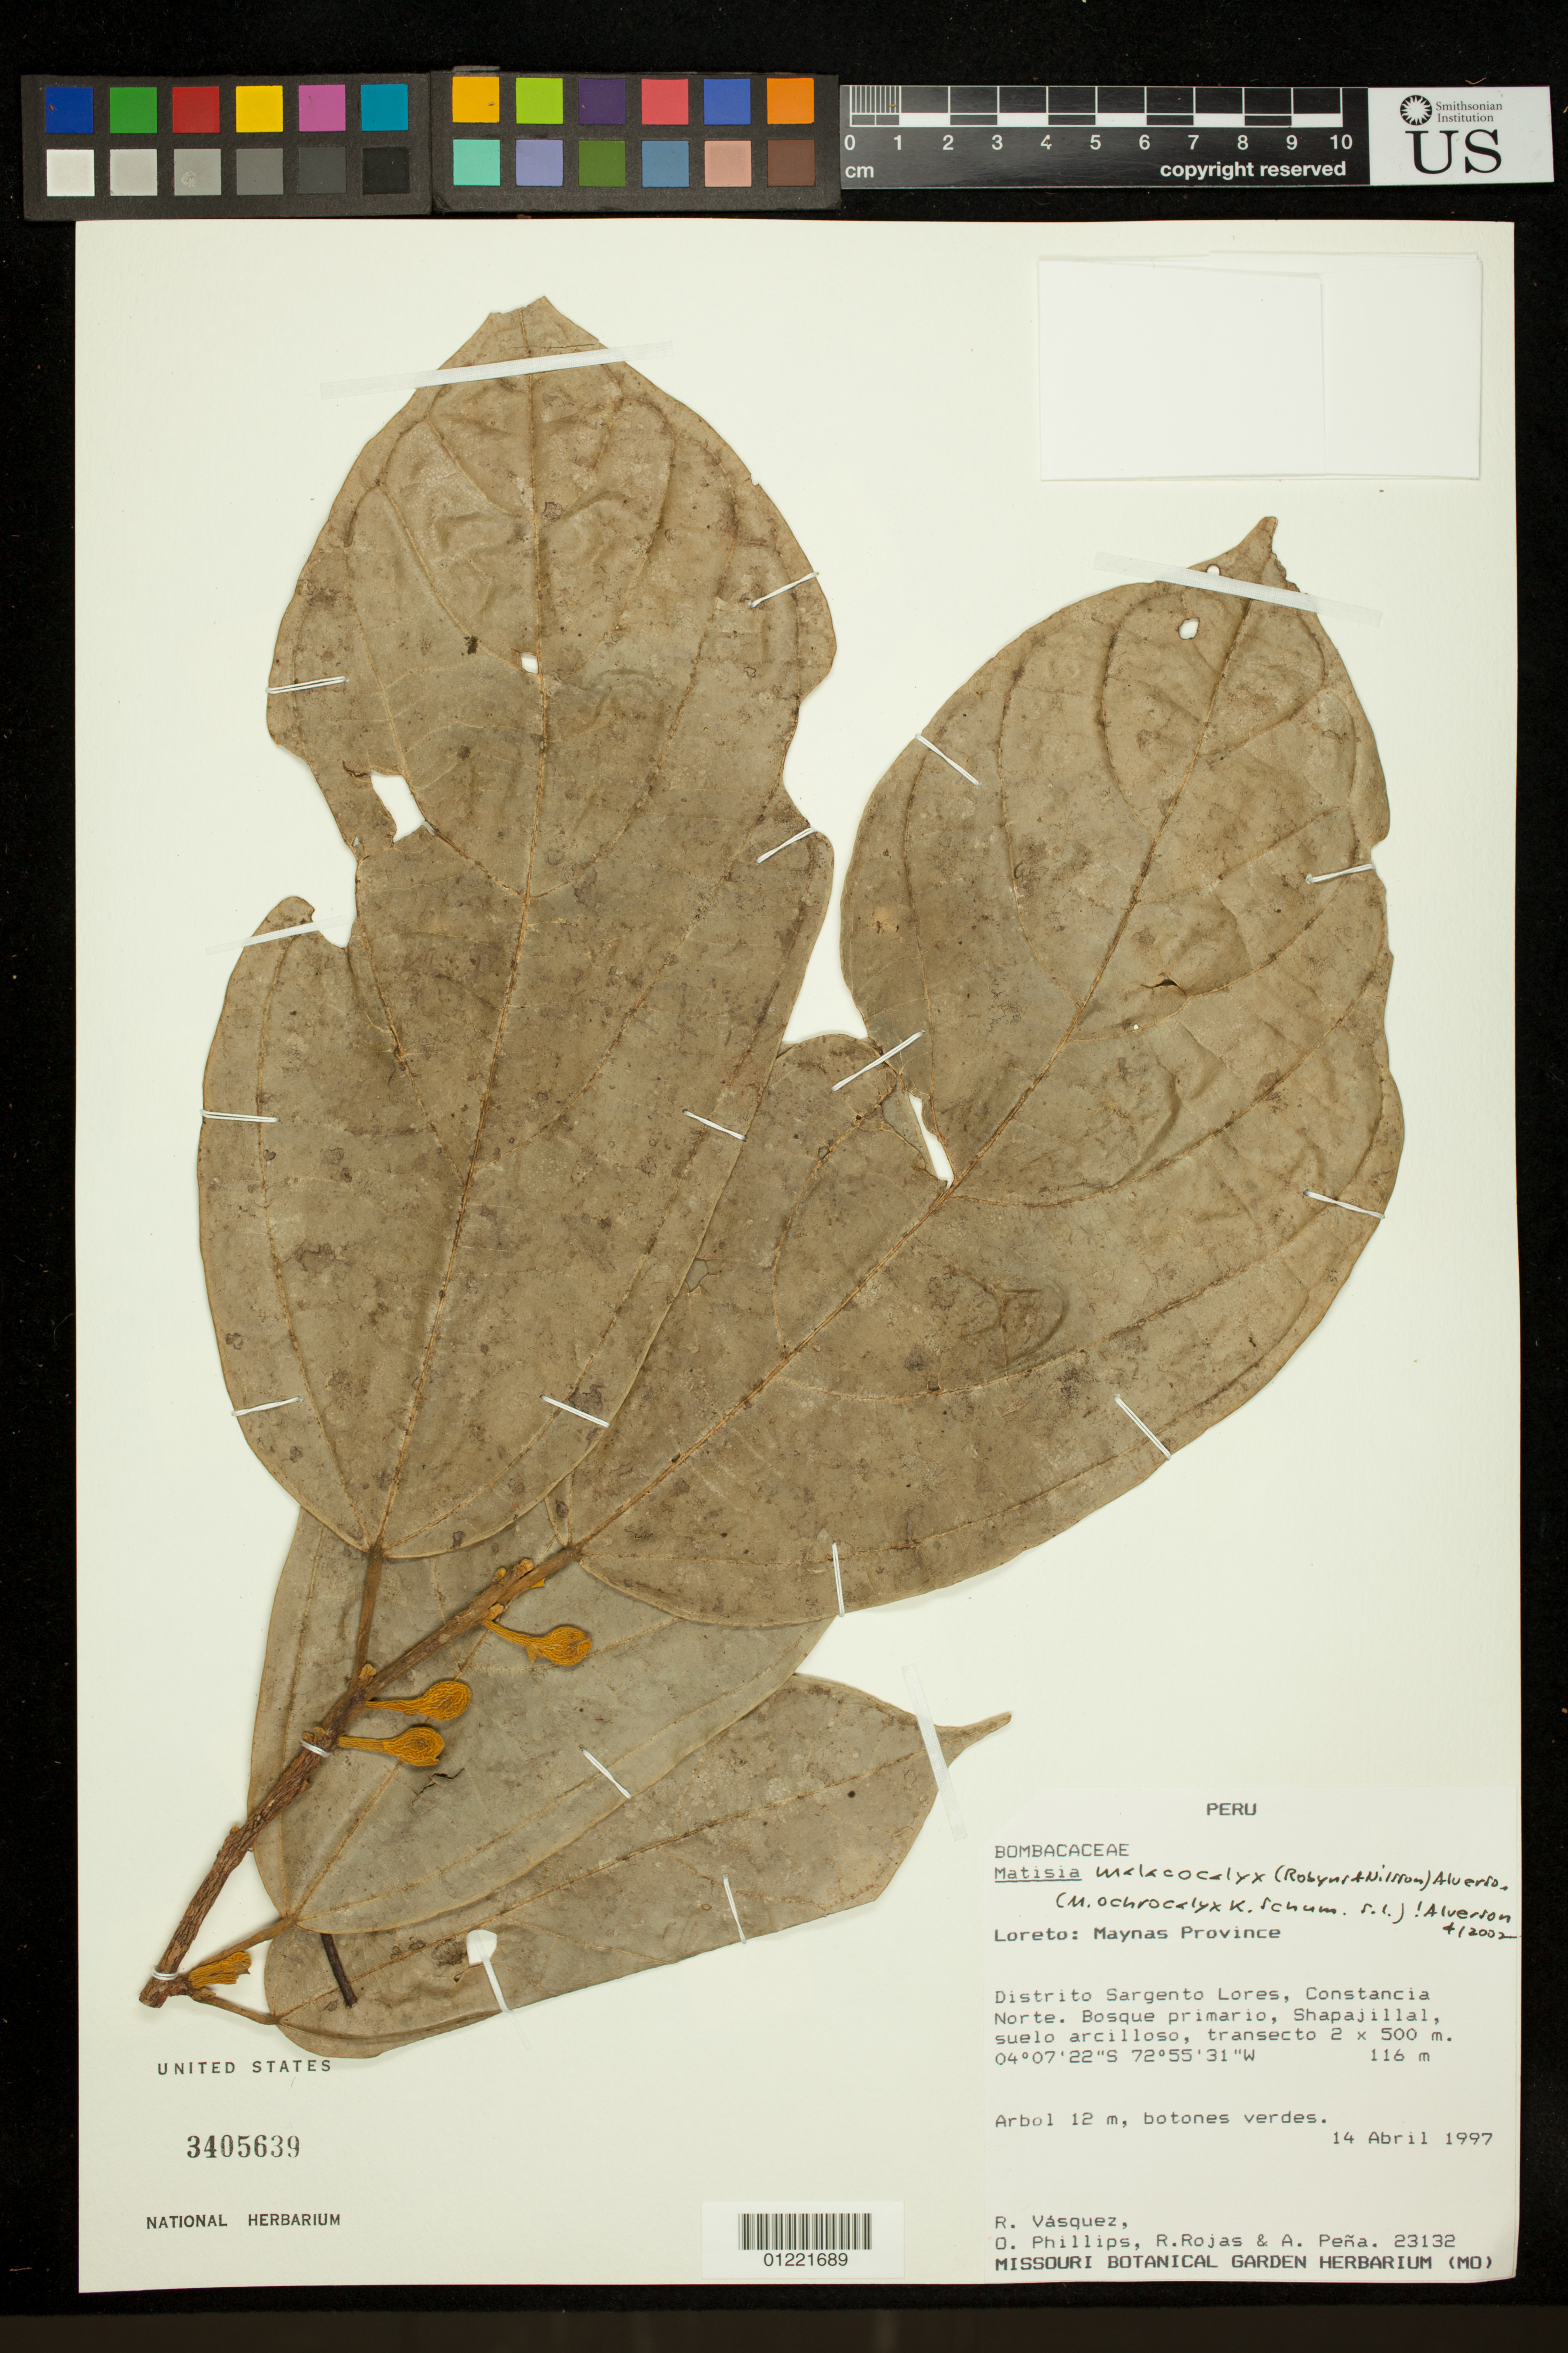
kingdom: Plantae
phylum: Tracheophyta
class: Magnoliopsida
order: Malvales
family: Malvaceae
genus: Matisia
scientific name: Matisia malacocalyx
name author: (A. Robyns & S. Nilsson) W.S. Alverson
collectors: R. Vasquez, O. Phillips, R. Rojas & A. Pena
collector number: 23132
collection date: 1997-04-14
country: Peru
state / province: Loreto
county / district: Maynas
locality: Maynas Province. Distrito Sargento Lores, Constancia Norte.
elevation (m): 116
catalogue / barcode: US 3405639